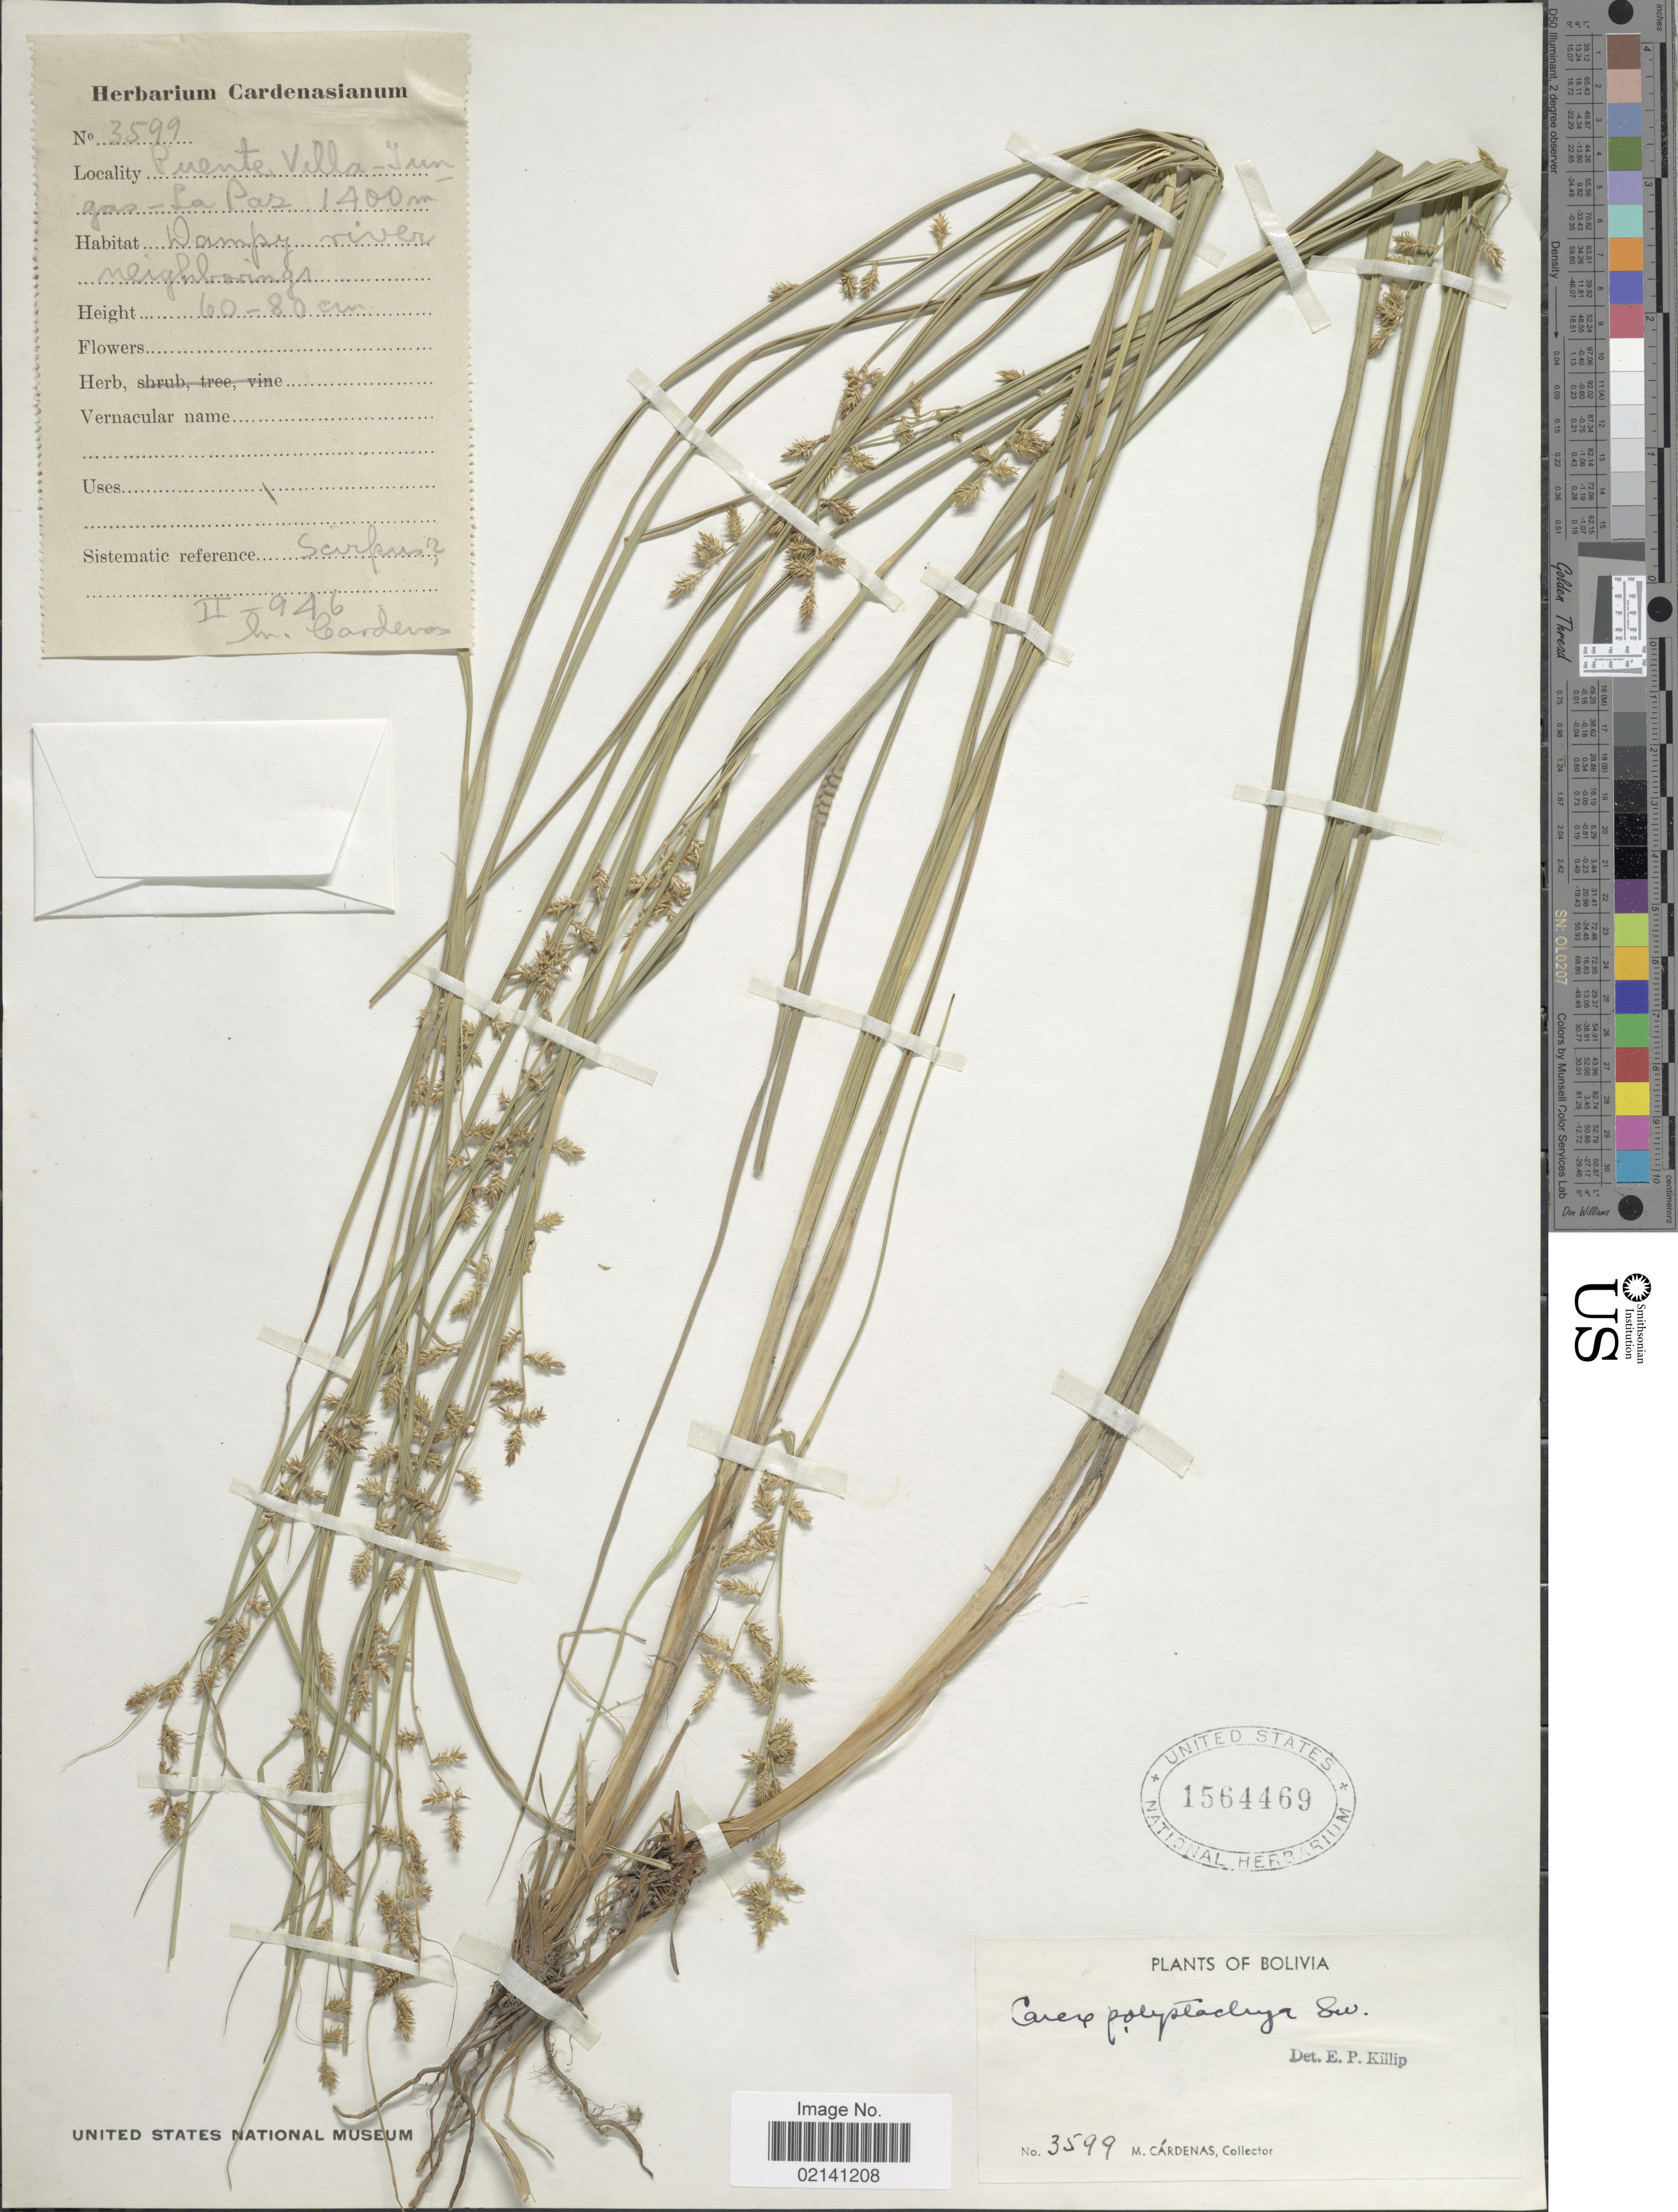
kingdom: Plantae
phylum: Tracheophyta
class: Liliopsida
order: Poales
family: Cyperaceae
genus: Carex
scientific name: Carex polystachya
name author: Sw. ex Wahlenb.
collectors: M. Cárdenas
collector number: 3599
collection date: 1946-02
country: Bolivia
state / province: La Paz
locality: Puente Villa-Yungas, dampy river neighboring.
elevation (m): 1400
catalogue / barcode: US 1564469